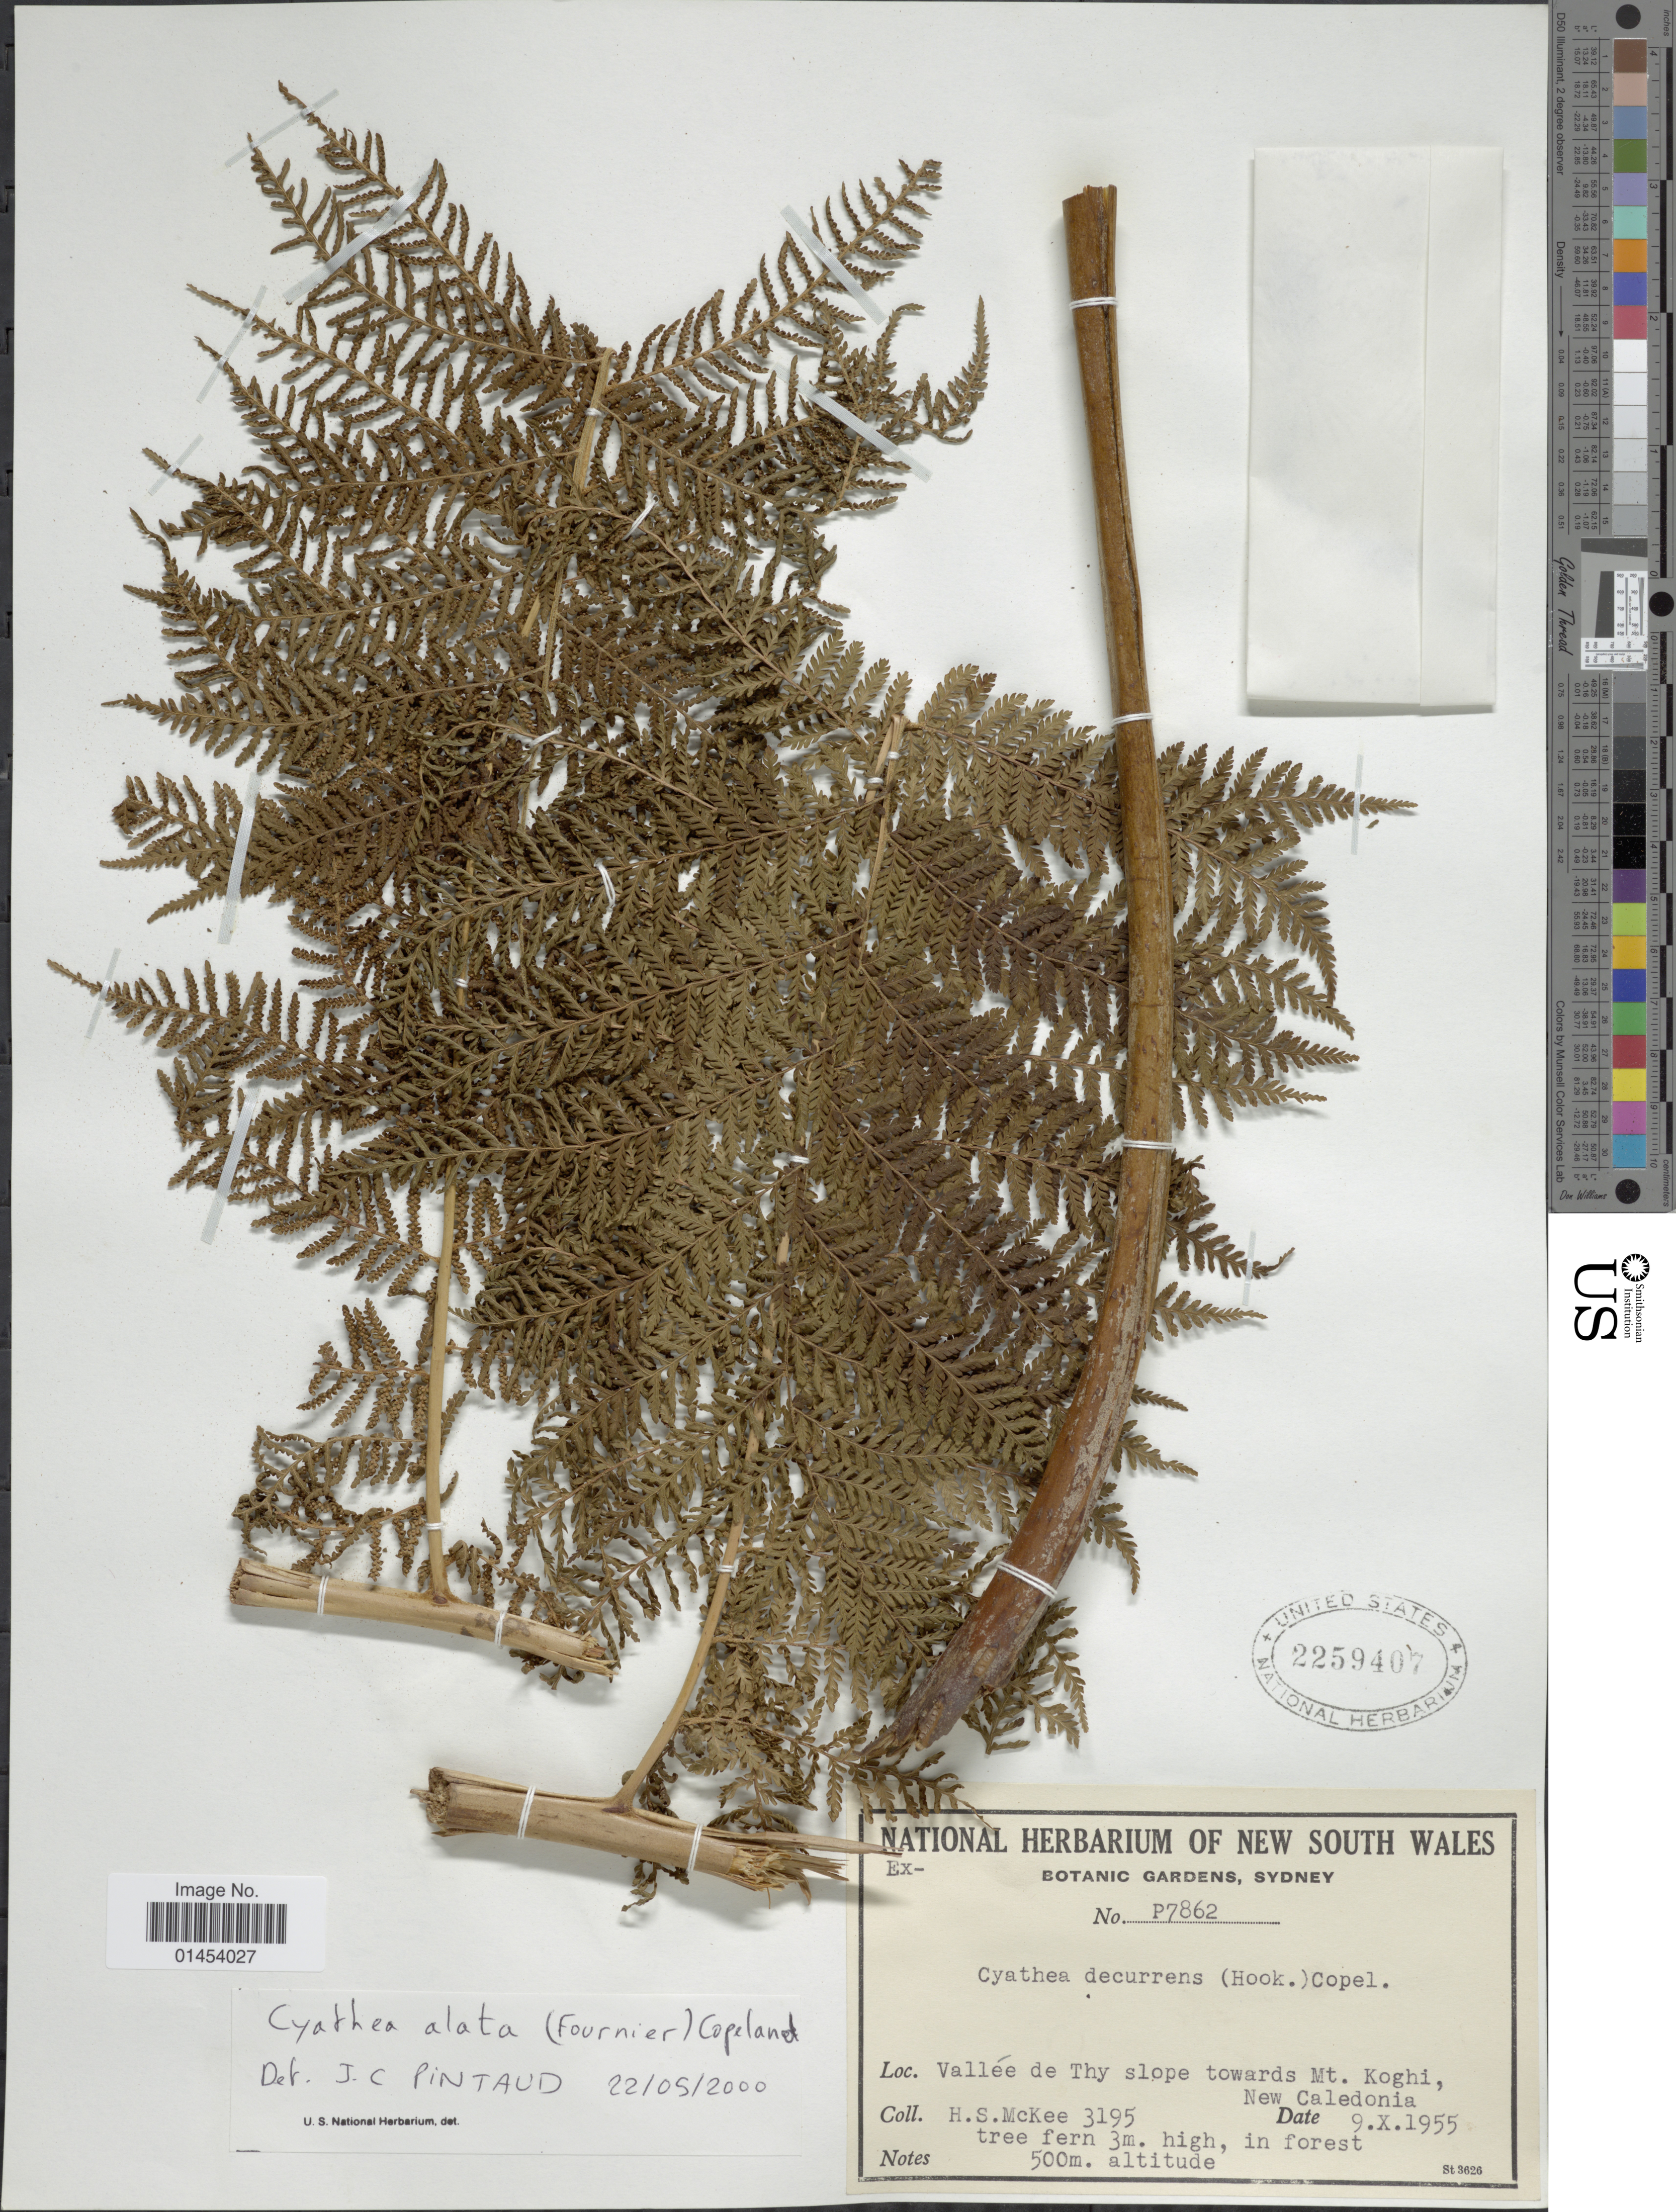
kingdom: Plantae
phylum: Tracheophyta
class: Polypodiopsida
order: Cyatheales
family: Cyatheaceae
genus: Cyathea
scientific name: Cyathea alata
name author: (E. Fourn.) Copel.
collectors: H. S. McKee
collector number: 3195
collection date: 1955-10-09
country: New Caledonia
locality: Vallée de Thy slope towards Mt. Koghi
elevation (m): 500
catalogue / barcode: US 2259407